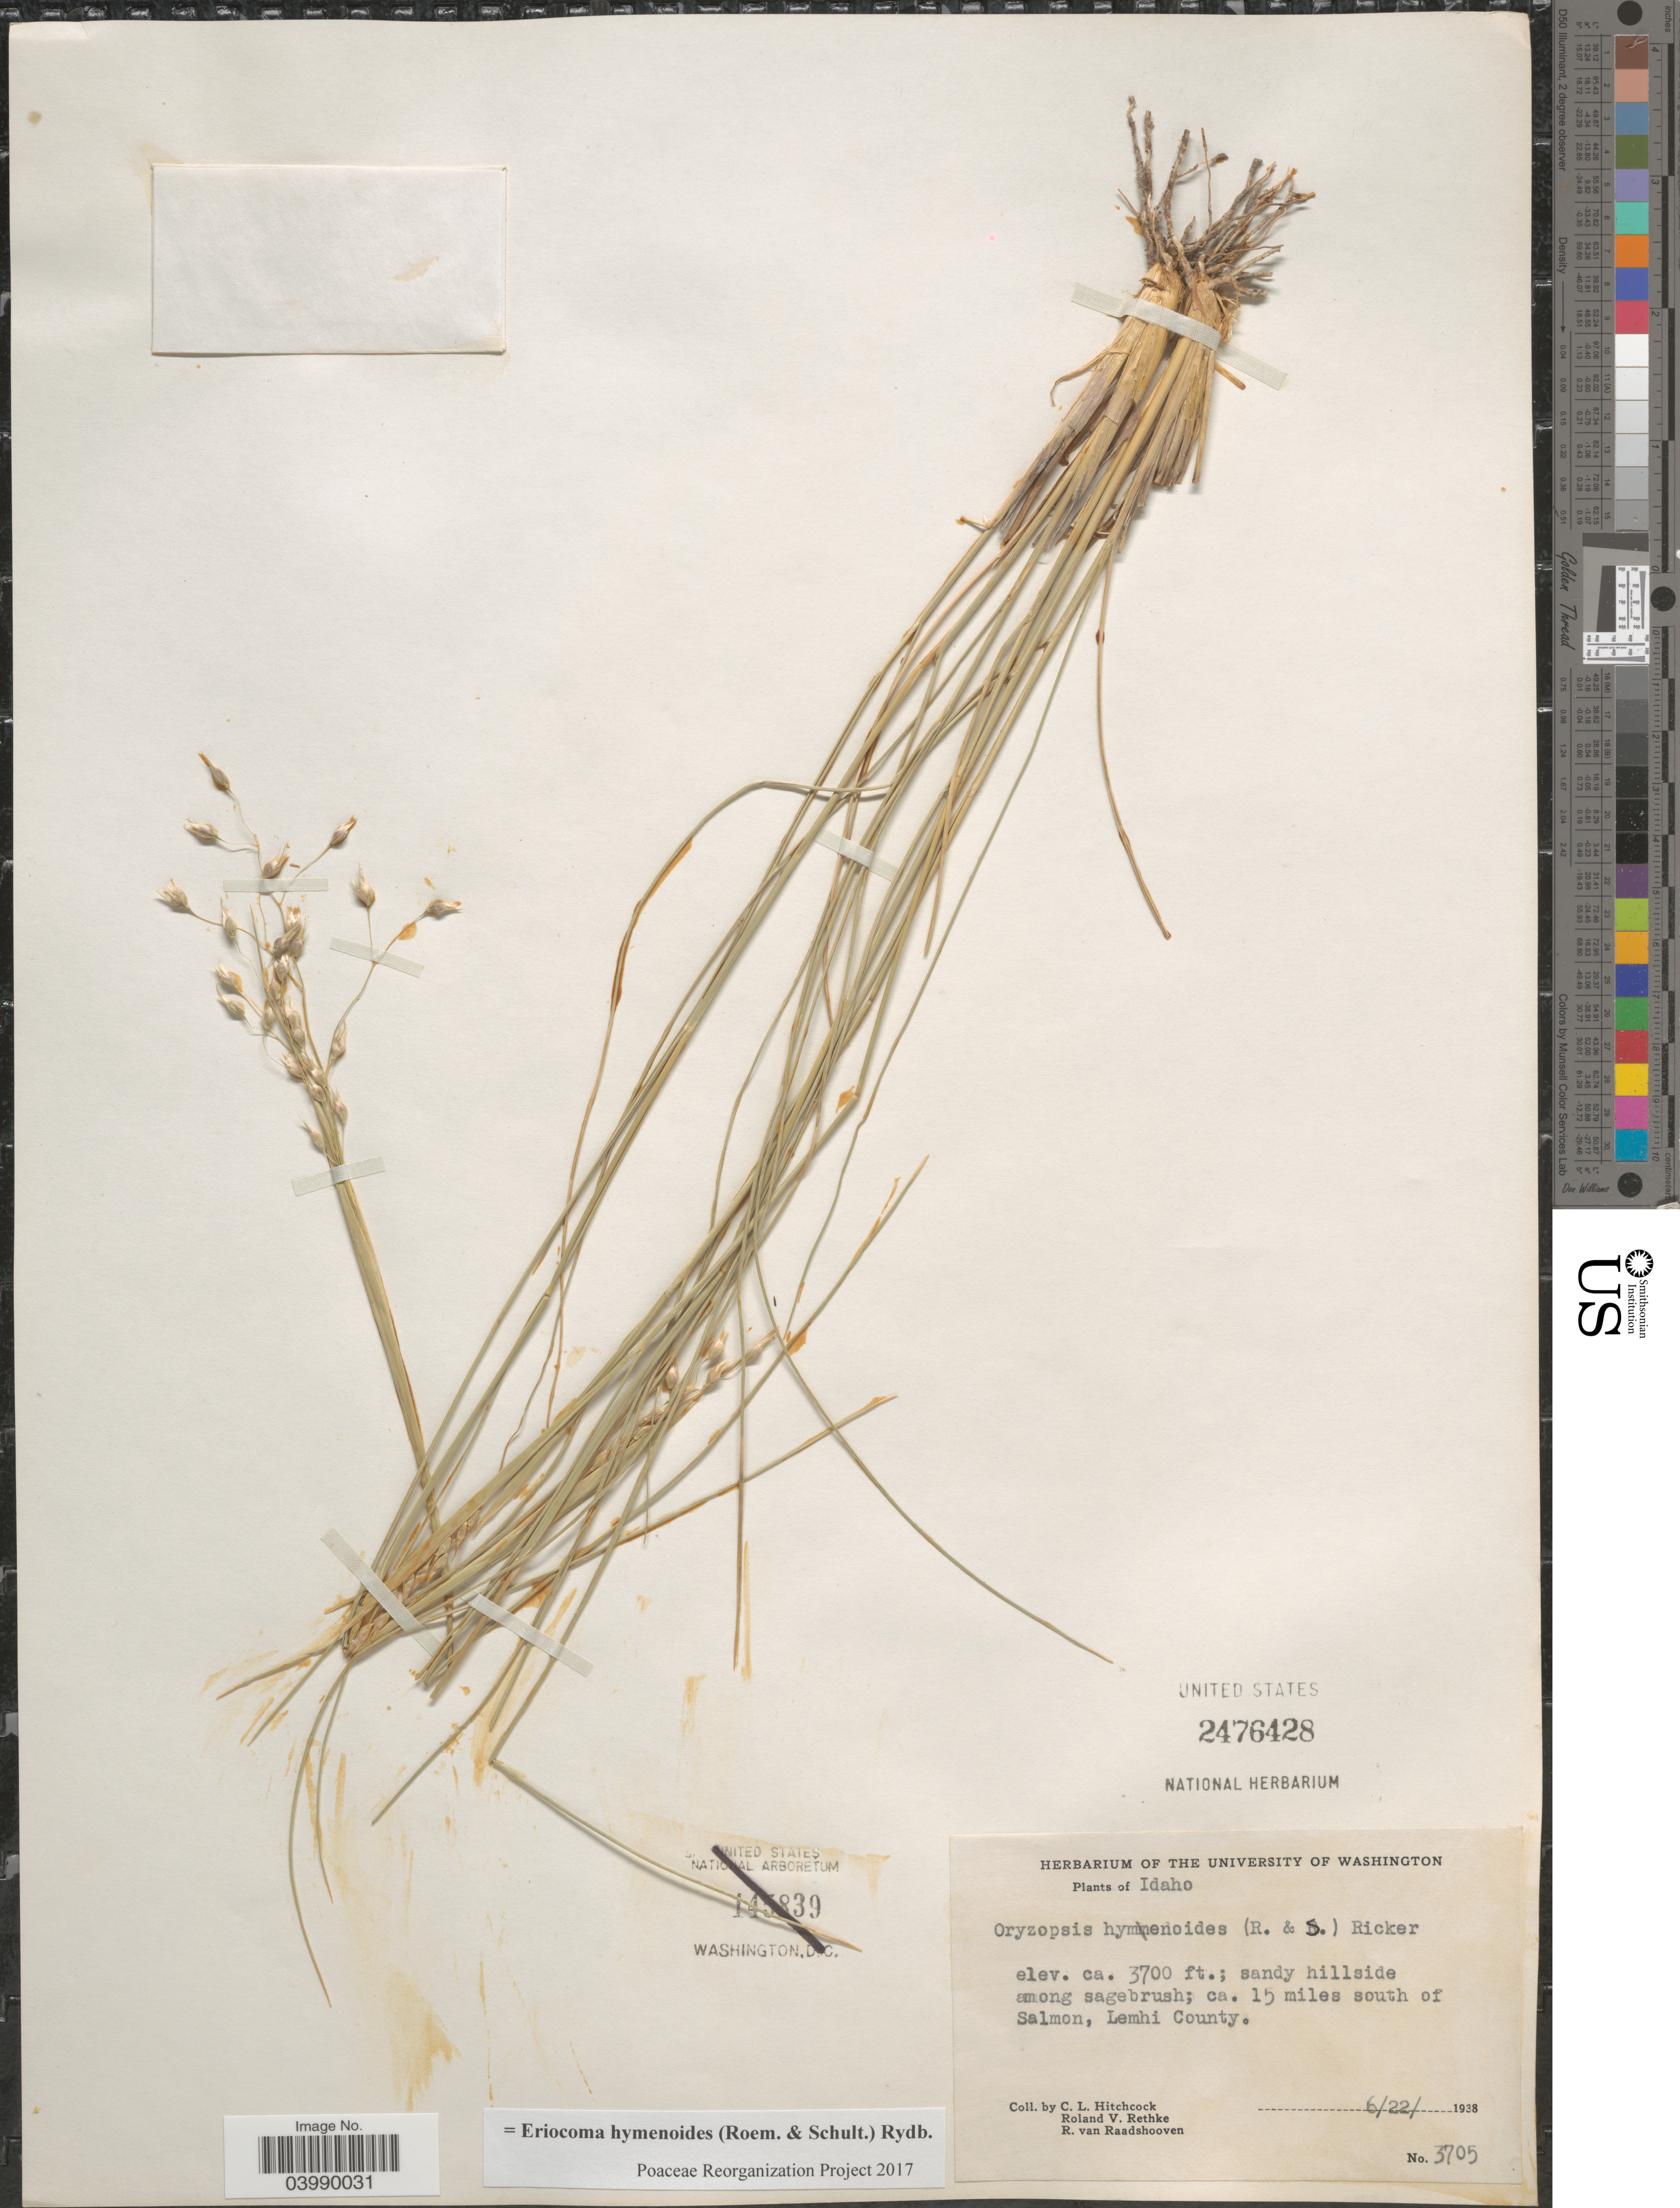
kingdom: Plantae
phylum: Tracheophyta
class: Liliopsida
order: Poales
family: Poaceae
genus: Eriocoma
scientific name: Eriocoma hymenoides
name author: (Roem. & Schult.) Rydb.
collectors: C. L. Hitchcock, R. Rethke & R. Raadshooven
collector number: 3705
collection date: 1938-06-22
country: United States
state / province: Idaho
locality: Ca. 15 miles south of Salmon, Lemhi County.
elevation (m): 1128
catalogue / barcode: US 2476428